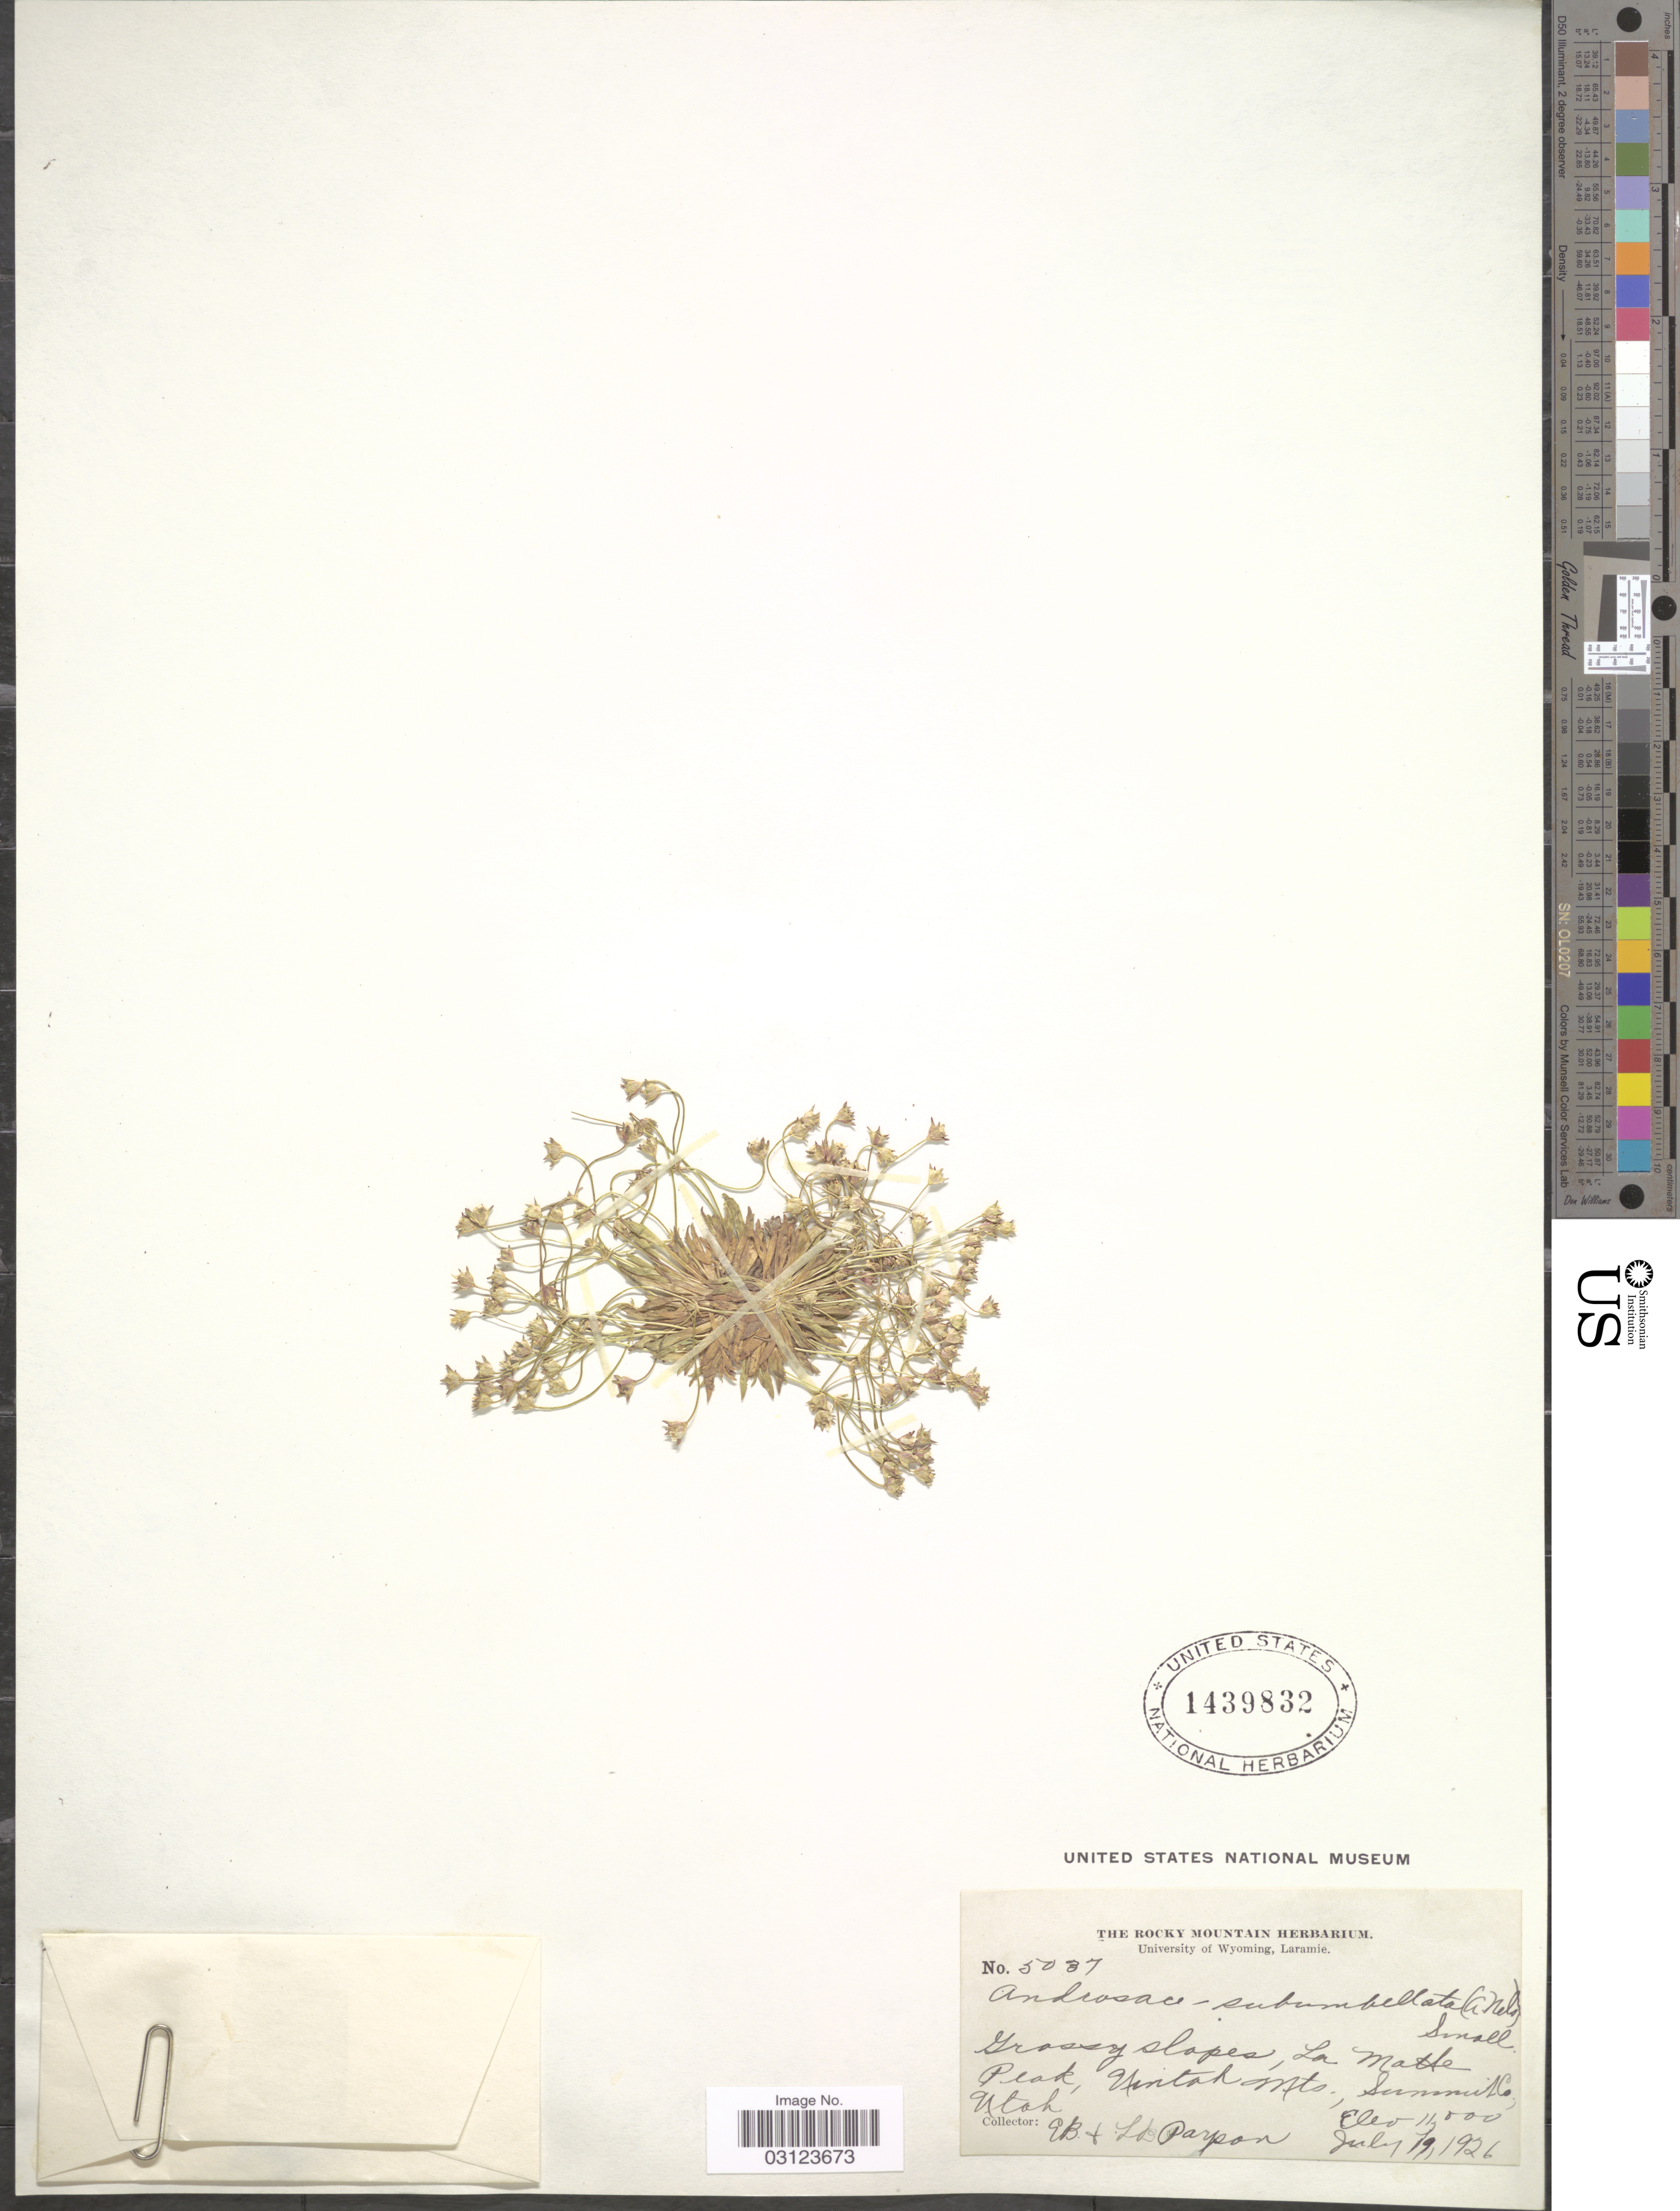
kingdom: Plantae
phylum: Tracheophyta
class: Magnoliopsida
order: Ericales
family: Primulaceae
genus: Androsace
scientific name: Androsace septentrionalis subsp. subumbellata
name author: (A. Nelson) G.T. Robbins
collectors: E. Parpon & L. Parpon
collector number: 5037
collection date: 1926-07-19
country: United States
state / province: Utah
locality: Grassy slopes, La Motte Peak, Uintah Mts., Summit Co.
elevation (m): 3353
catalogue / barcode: US 1439832